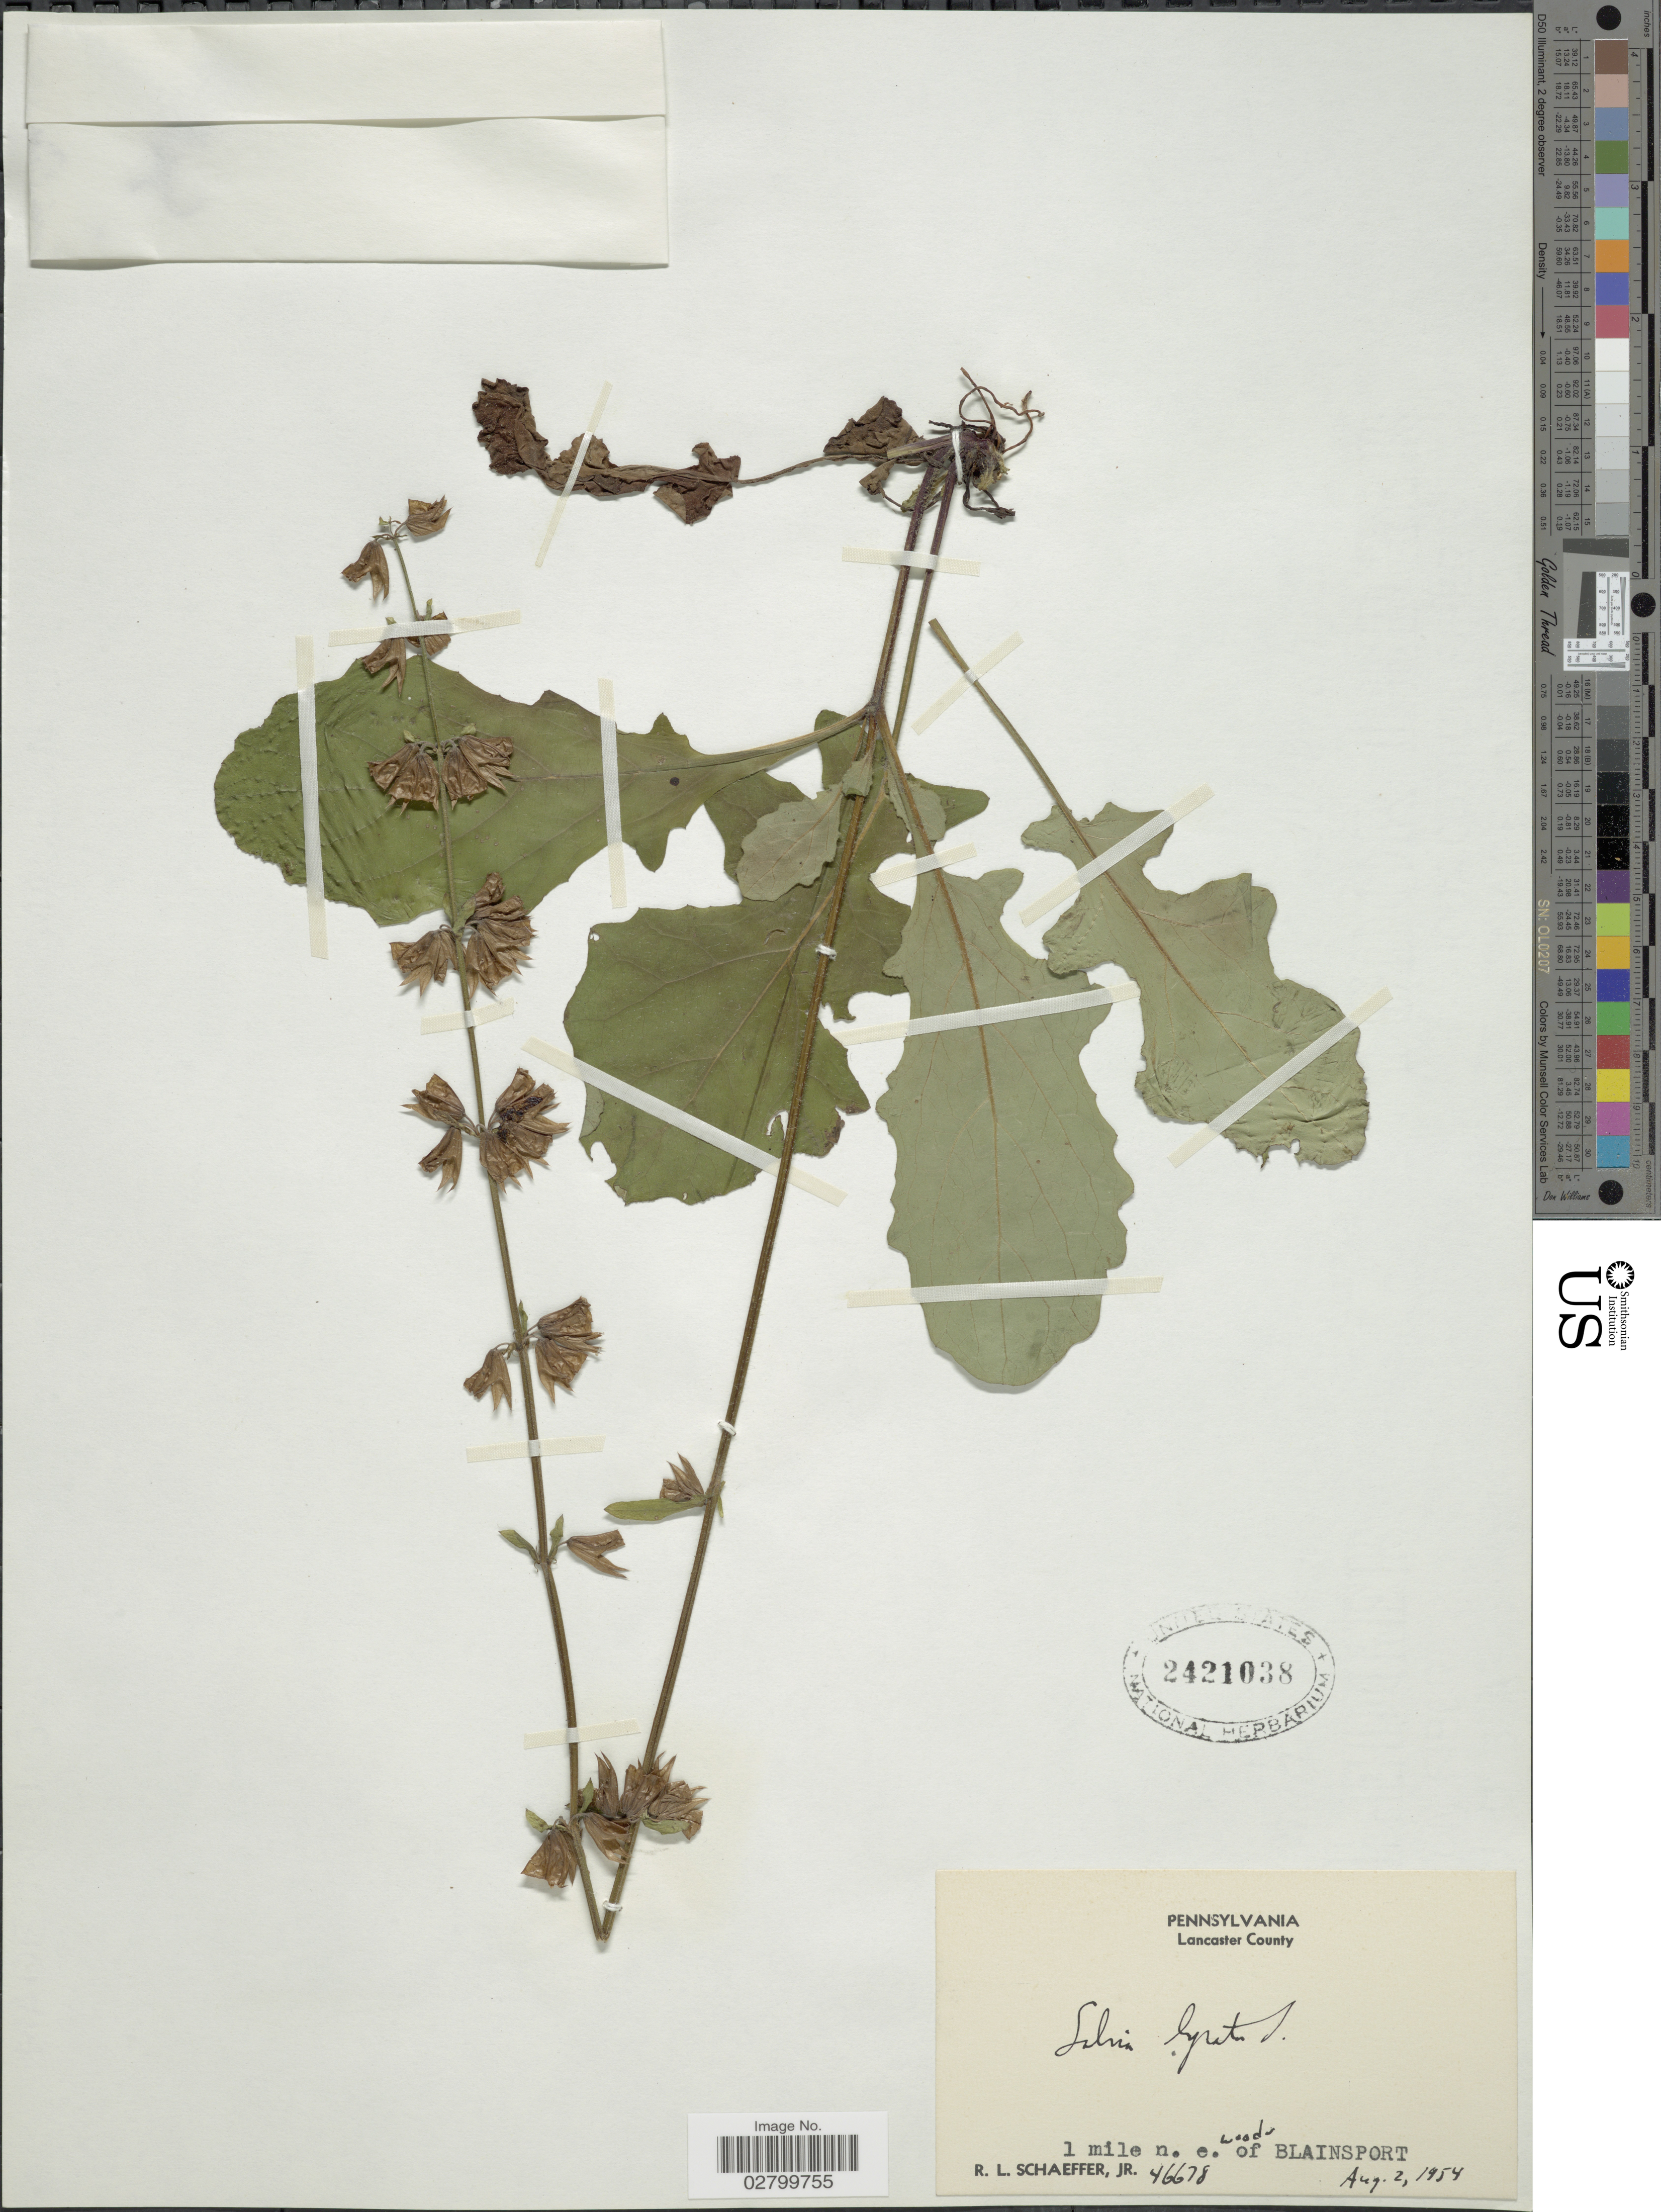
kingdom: Plantae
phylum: Tracheophyta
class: Magnoliopsida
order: Lamiales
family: Lamiaceae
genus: Salvia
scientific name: Salvia lyrata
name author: L.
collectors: R. L. Schaeffer Jr.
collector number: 46678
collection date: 1954-08-02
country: United States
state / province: Pennsylvania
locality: Lancaster County. 1 mile n.e. woods of Blainsport.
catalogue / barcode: US 2421038